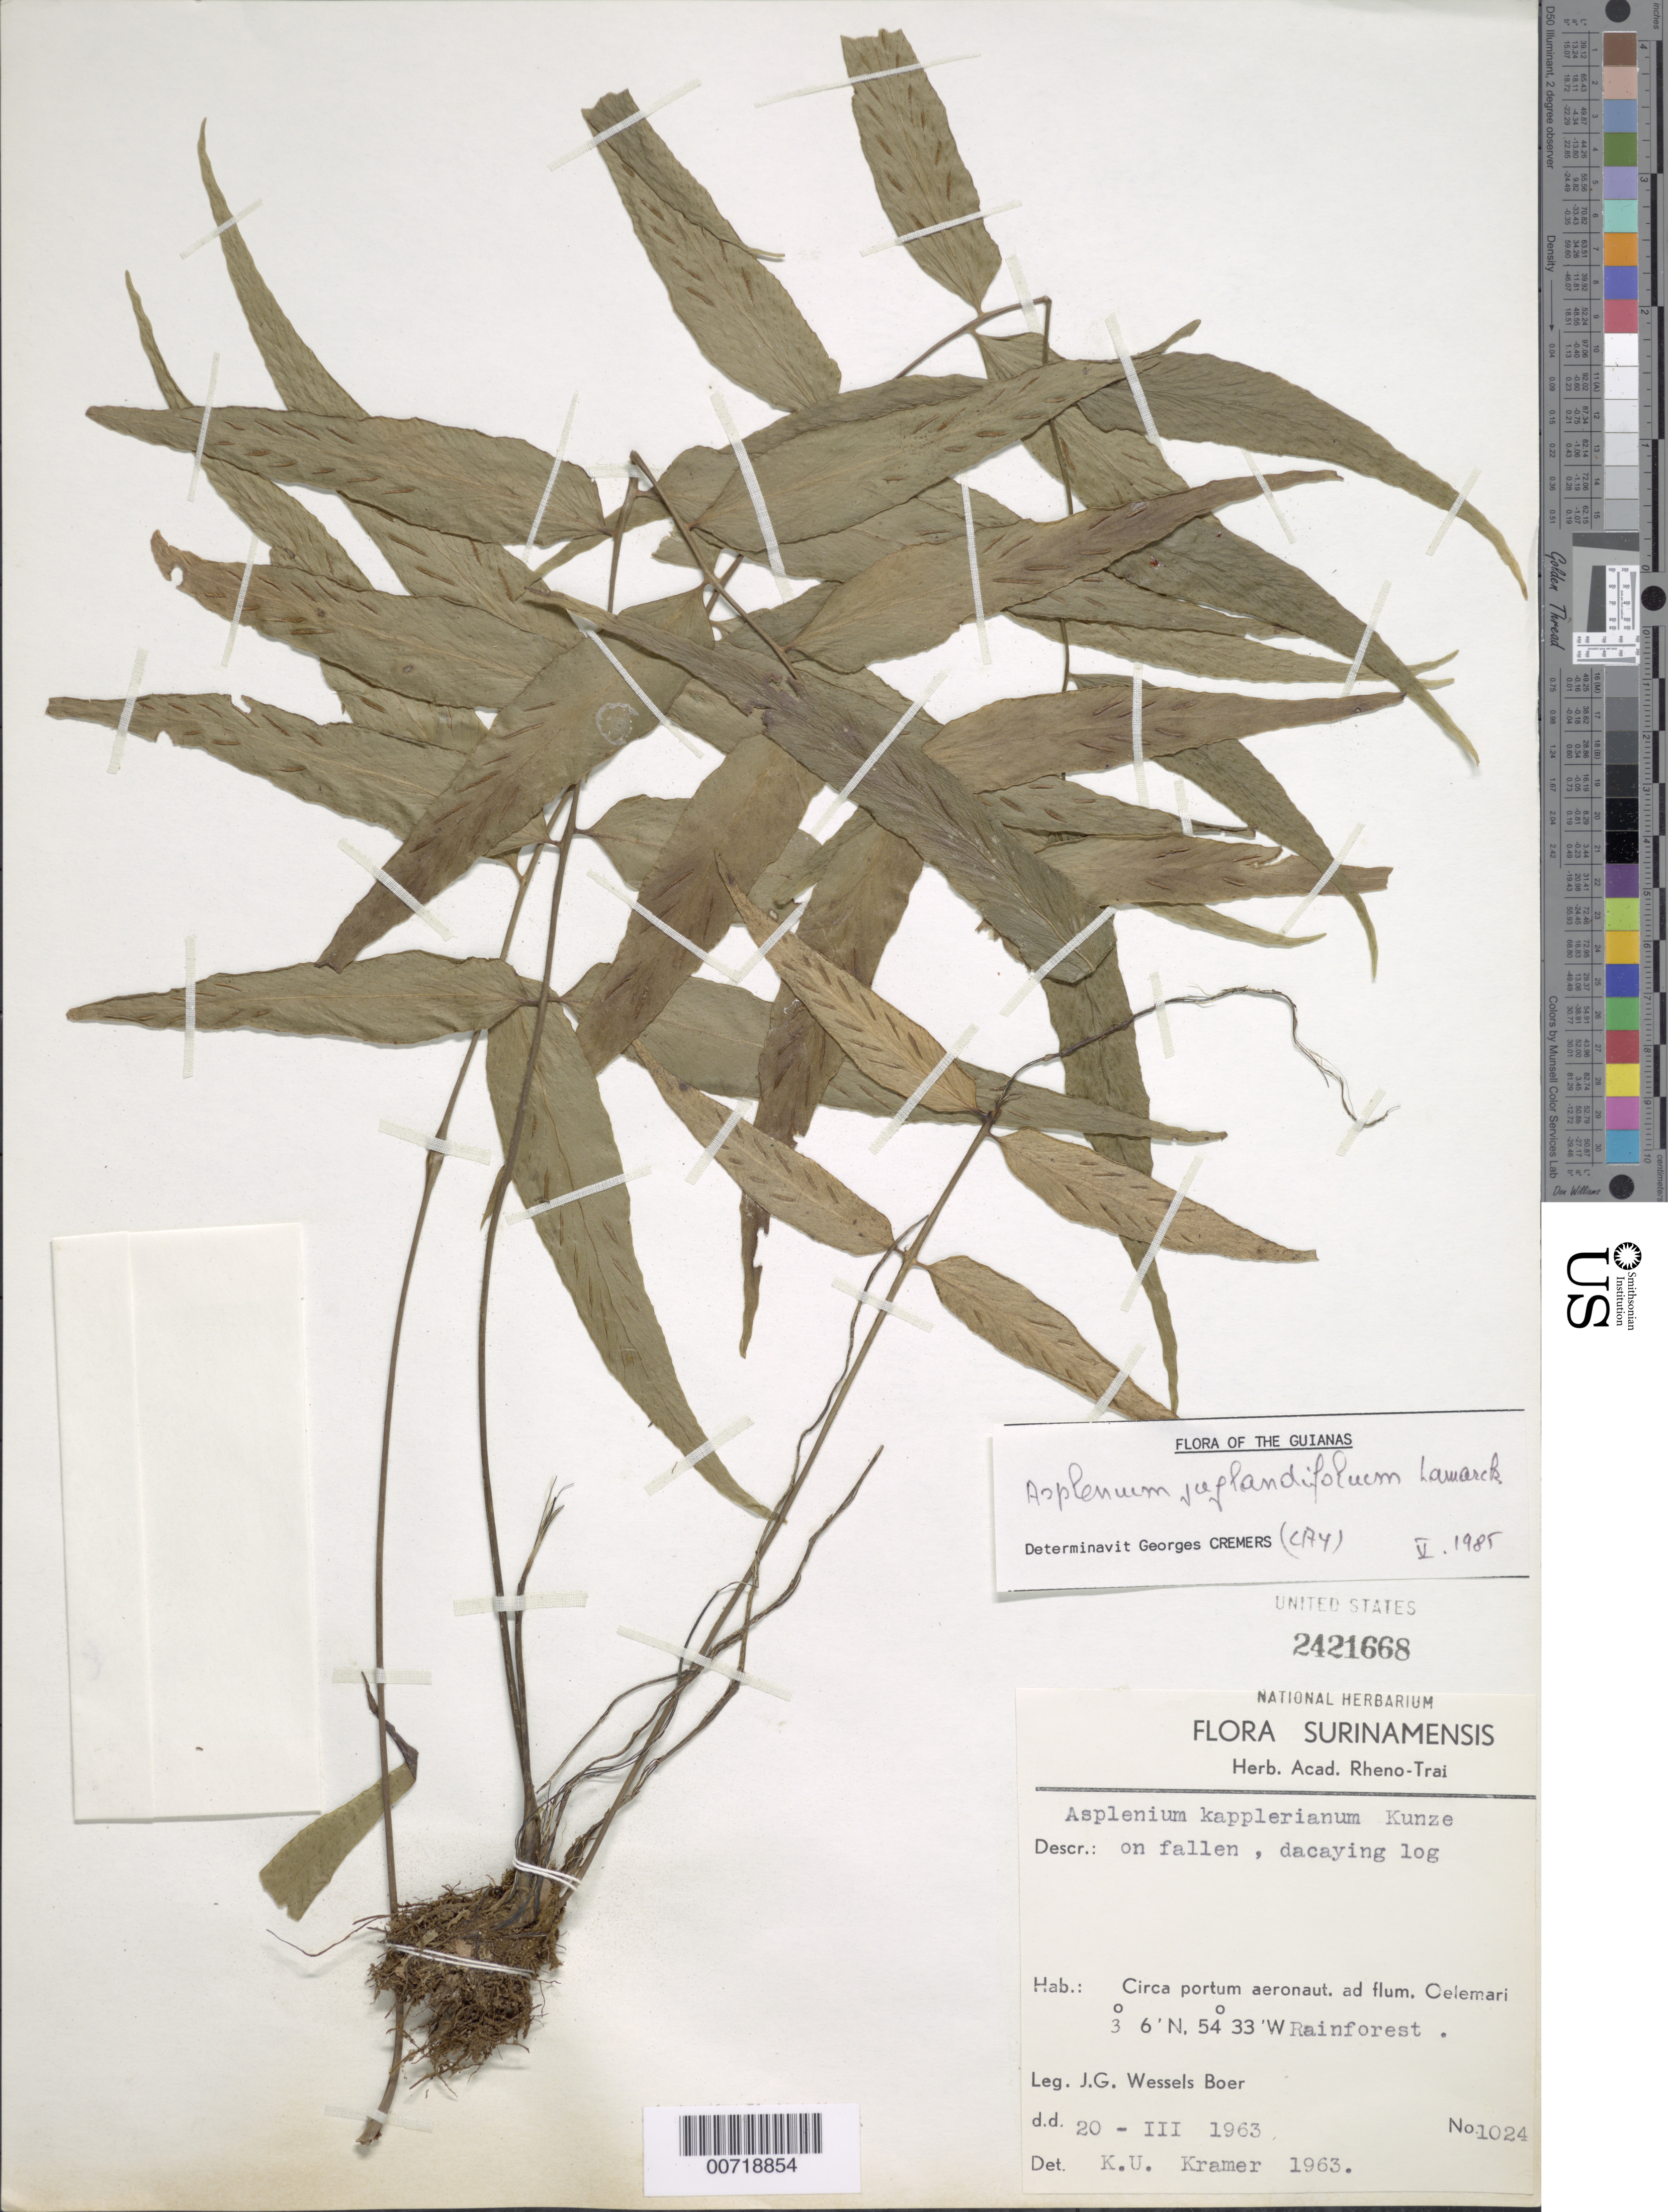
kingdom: Plantae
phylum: Tracheophyta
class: Polypodiopsida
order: Polypodiales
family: Aspleniaceae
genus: Asplenium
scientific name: Asplenium juglandifolium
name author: Lam.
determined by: Cremers, Georges A.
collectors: J. G. Wessels Boer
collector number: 1024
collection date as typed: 20-Mar-63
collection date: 1963-03-20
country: Suriname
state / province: Sipaliwini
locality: Oelemari R., between river and airstrip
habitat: Rainforest; on fallen, decaying log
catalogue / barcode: US 2421668